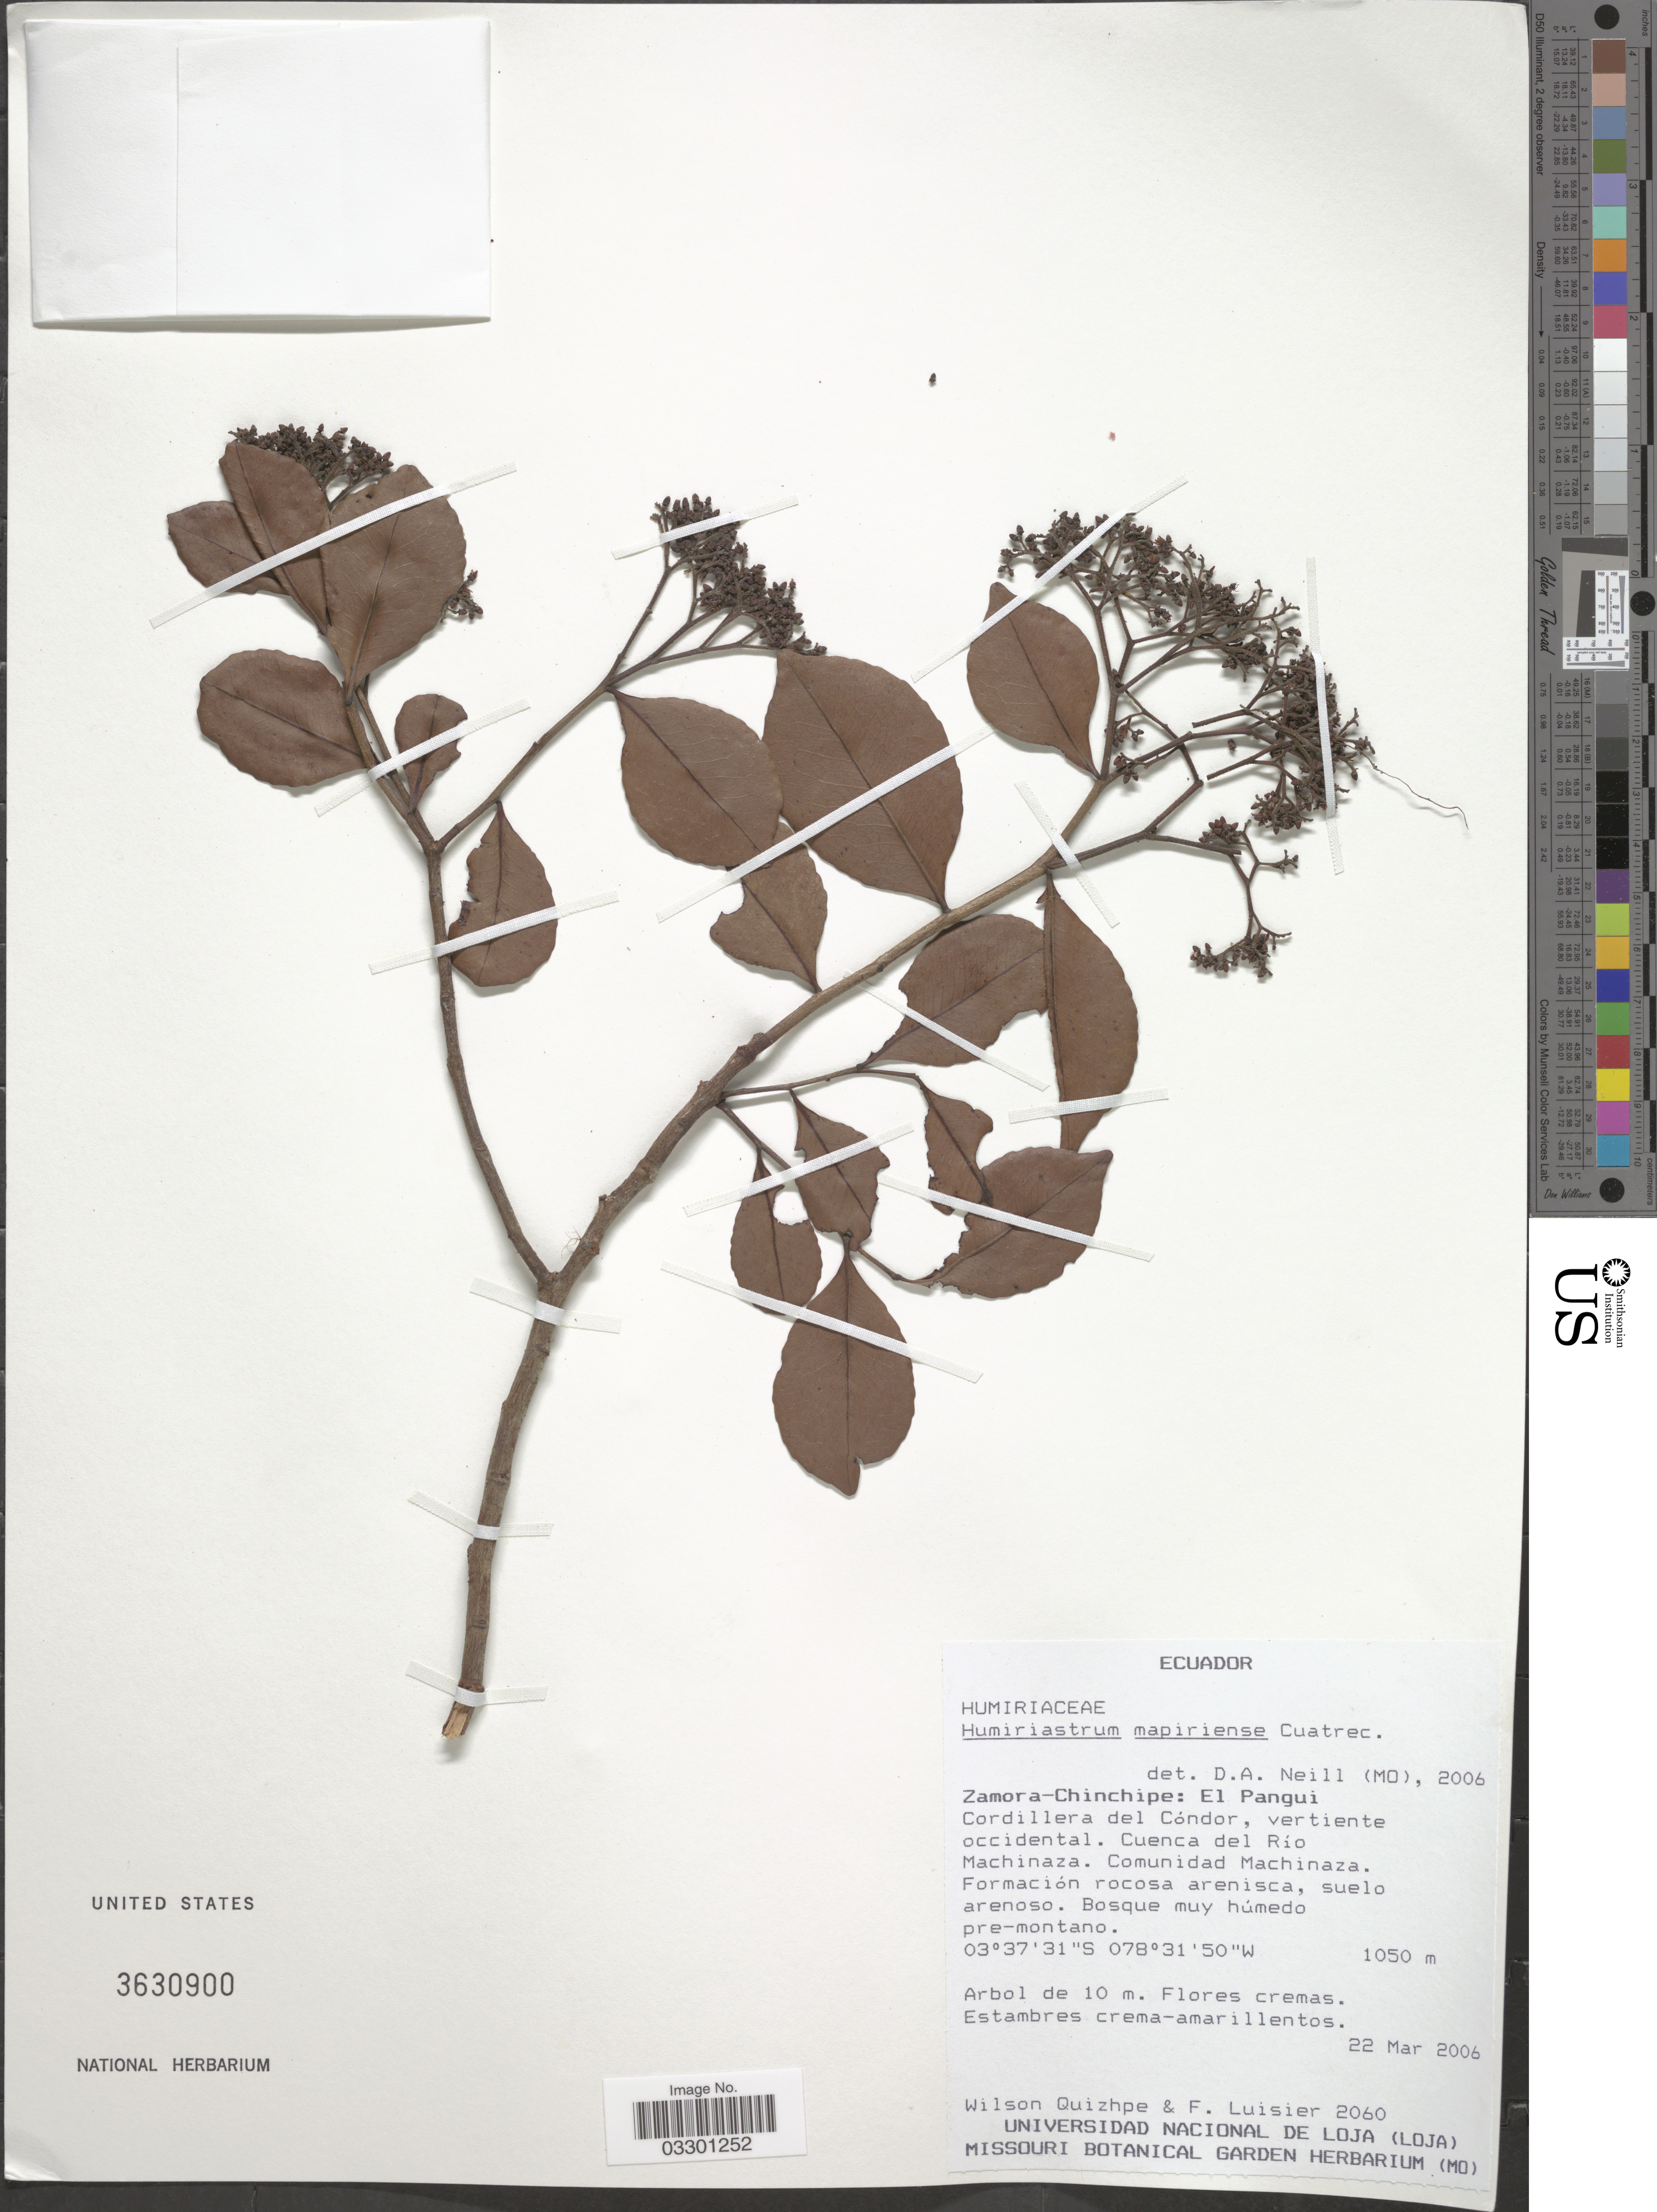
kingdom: Plantae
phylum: Tracheophyta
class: Magnoliopsida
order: Malpighiales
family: Humiriaceae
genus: Humiriastrum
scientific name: Humiriastrum mapiriense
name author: Cuatrec.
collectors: W. Quizhpe & F. Luisier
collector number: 2060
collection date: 2006-03-22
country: Ecuador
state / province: Zamora-Chinchipe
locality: El Pangui. Cordillera del Cóndor, vertiente occidental. Cuenca del Río Machinaza. Comunidad Machinaza.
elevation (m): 1050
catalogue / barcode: US 3630900